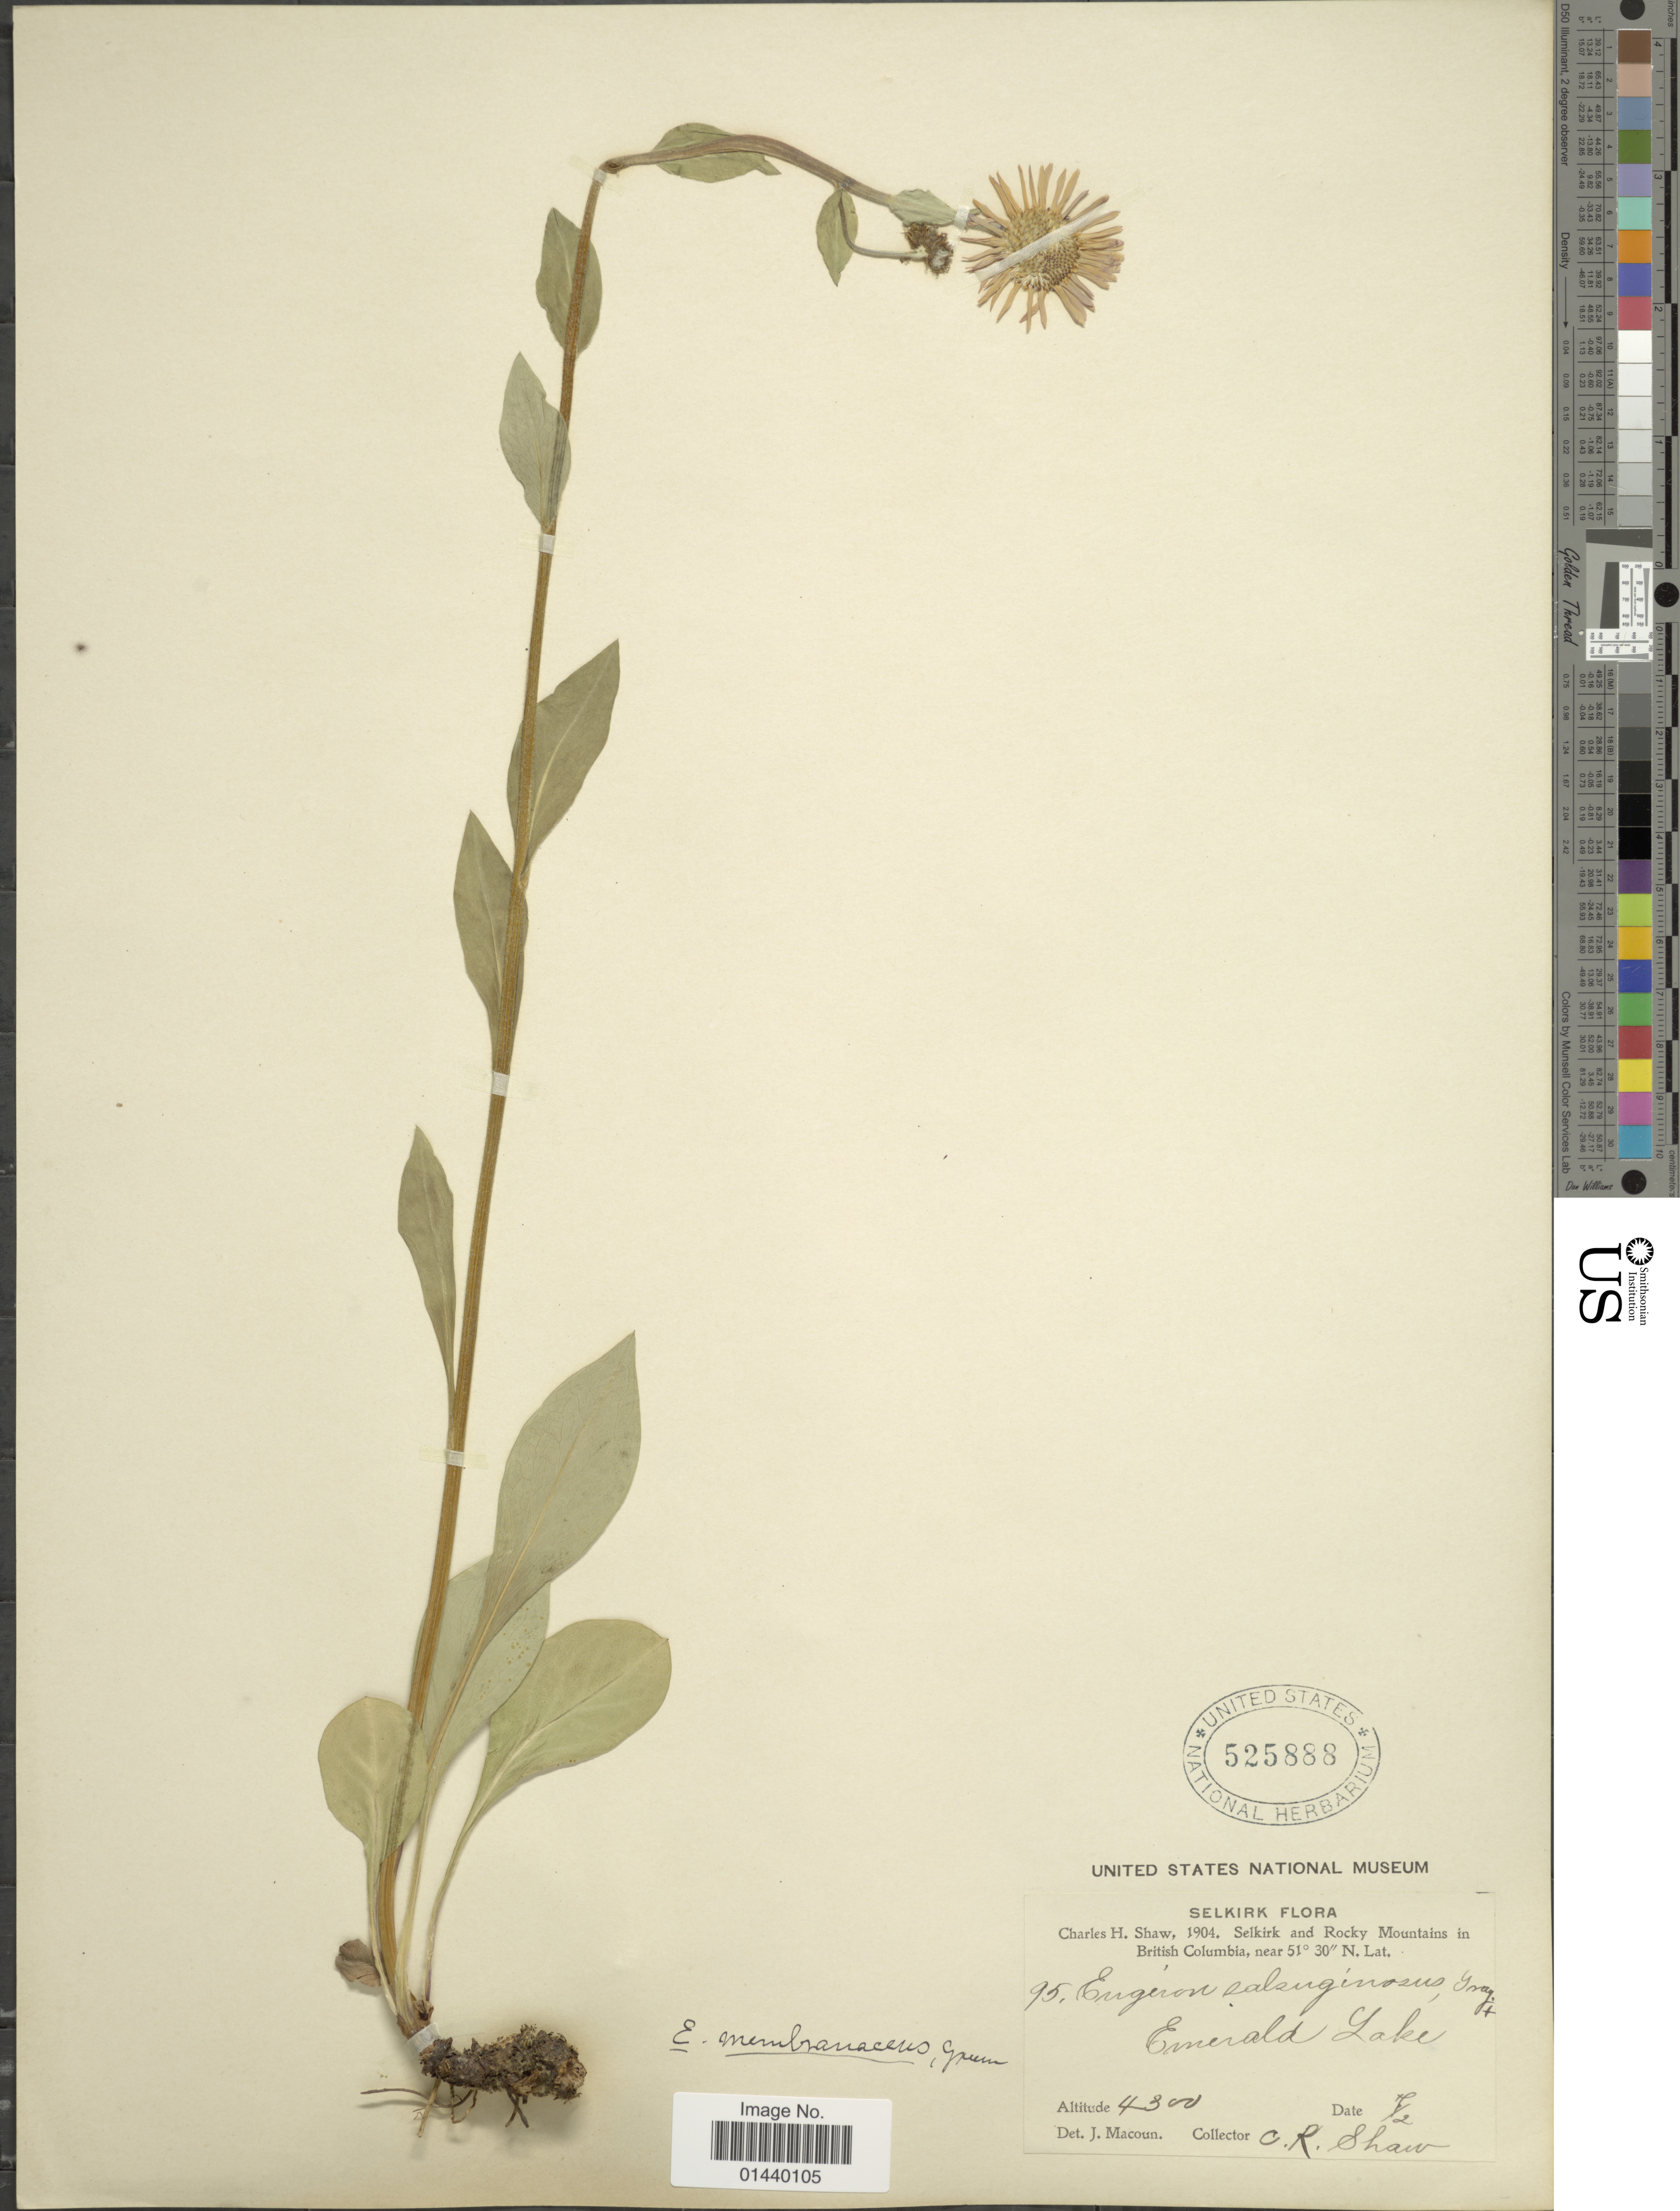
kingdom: Plantae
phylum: Tracheophyta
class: Magnoliopsida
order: Asterales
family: Asteraceae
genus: Erigeron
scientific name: Erigeron salsuginosus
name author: (Richardson ex R. Br.) A. Gray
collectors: C. Shaw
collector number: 95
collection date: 1904-02-07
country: Canada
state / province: British Columbia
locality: Selkirk and Rocky Mountains. Emerald Lake.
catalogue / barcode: US 525888